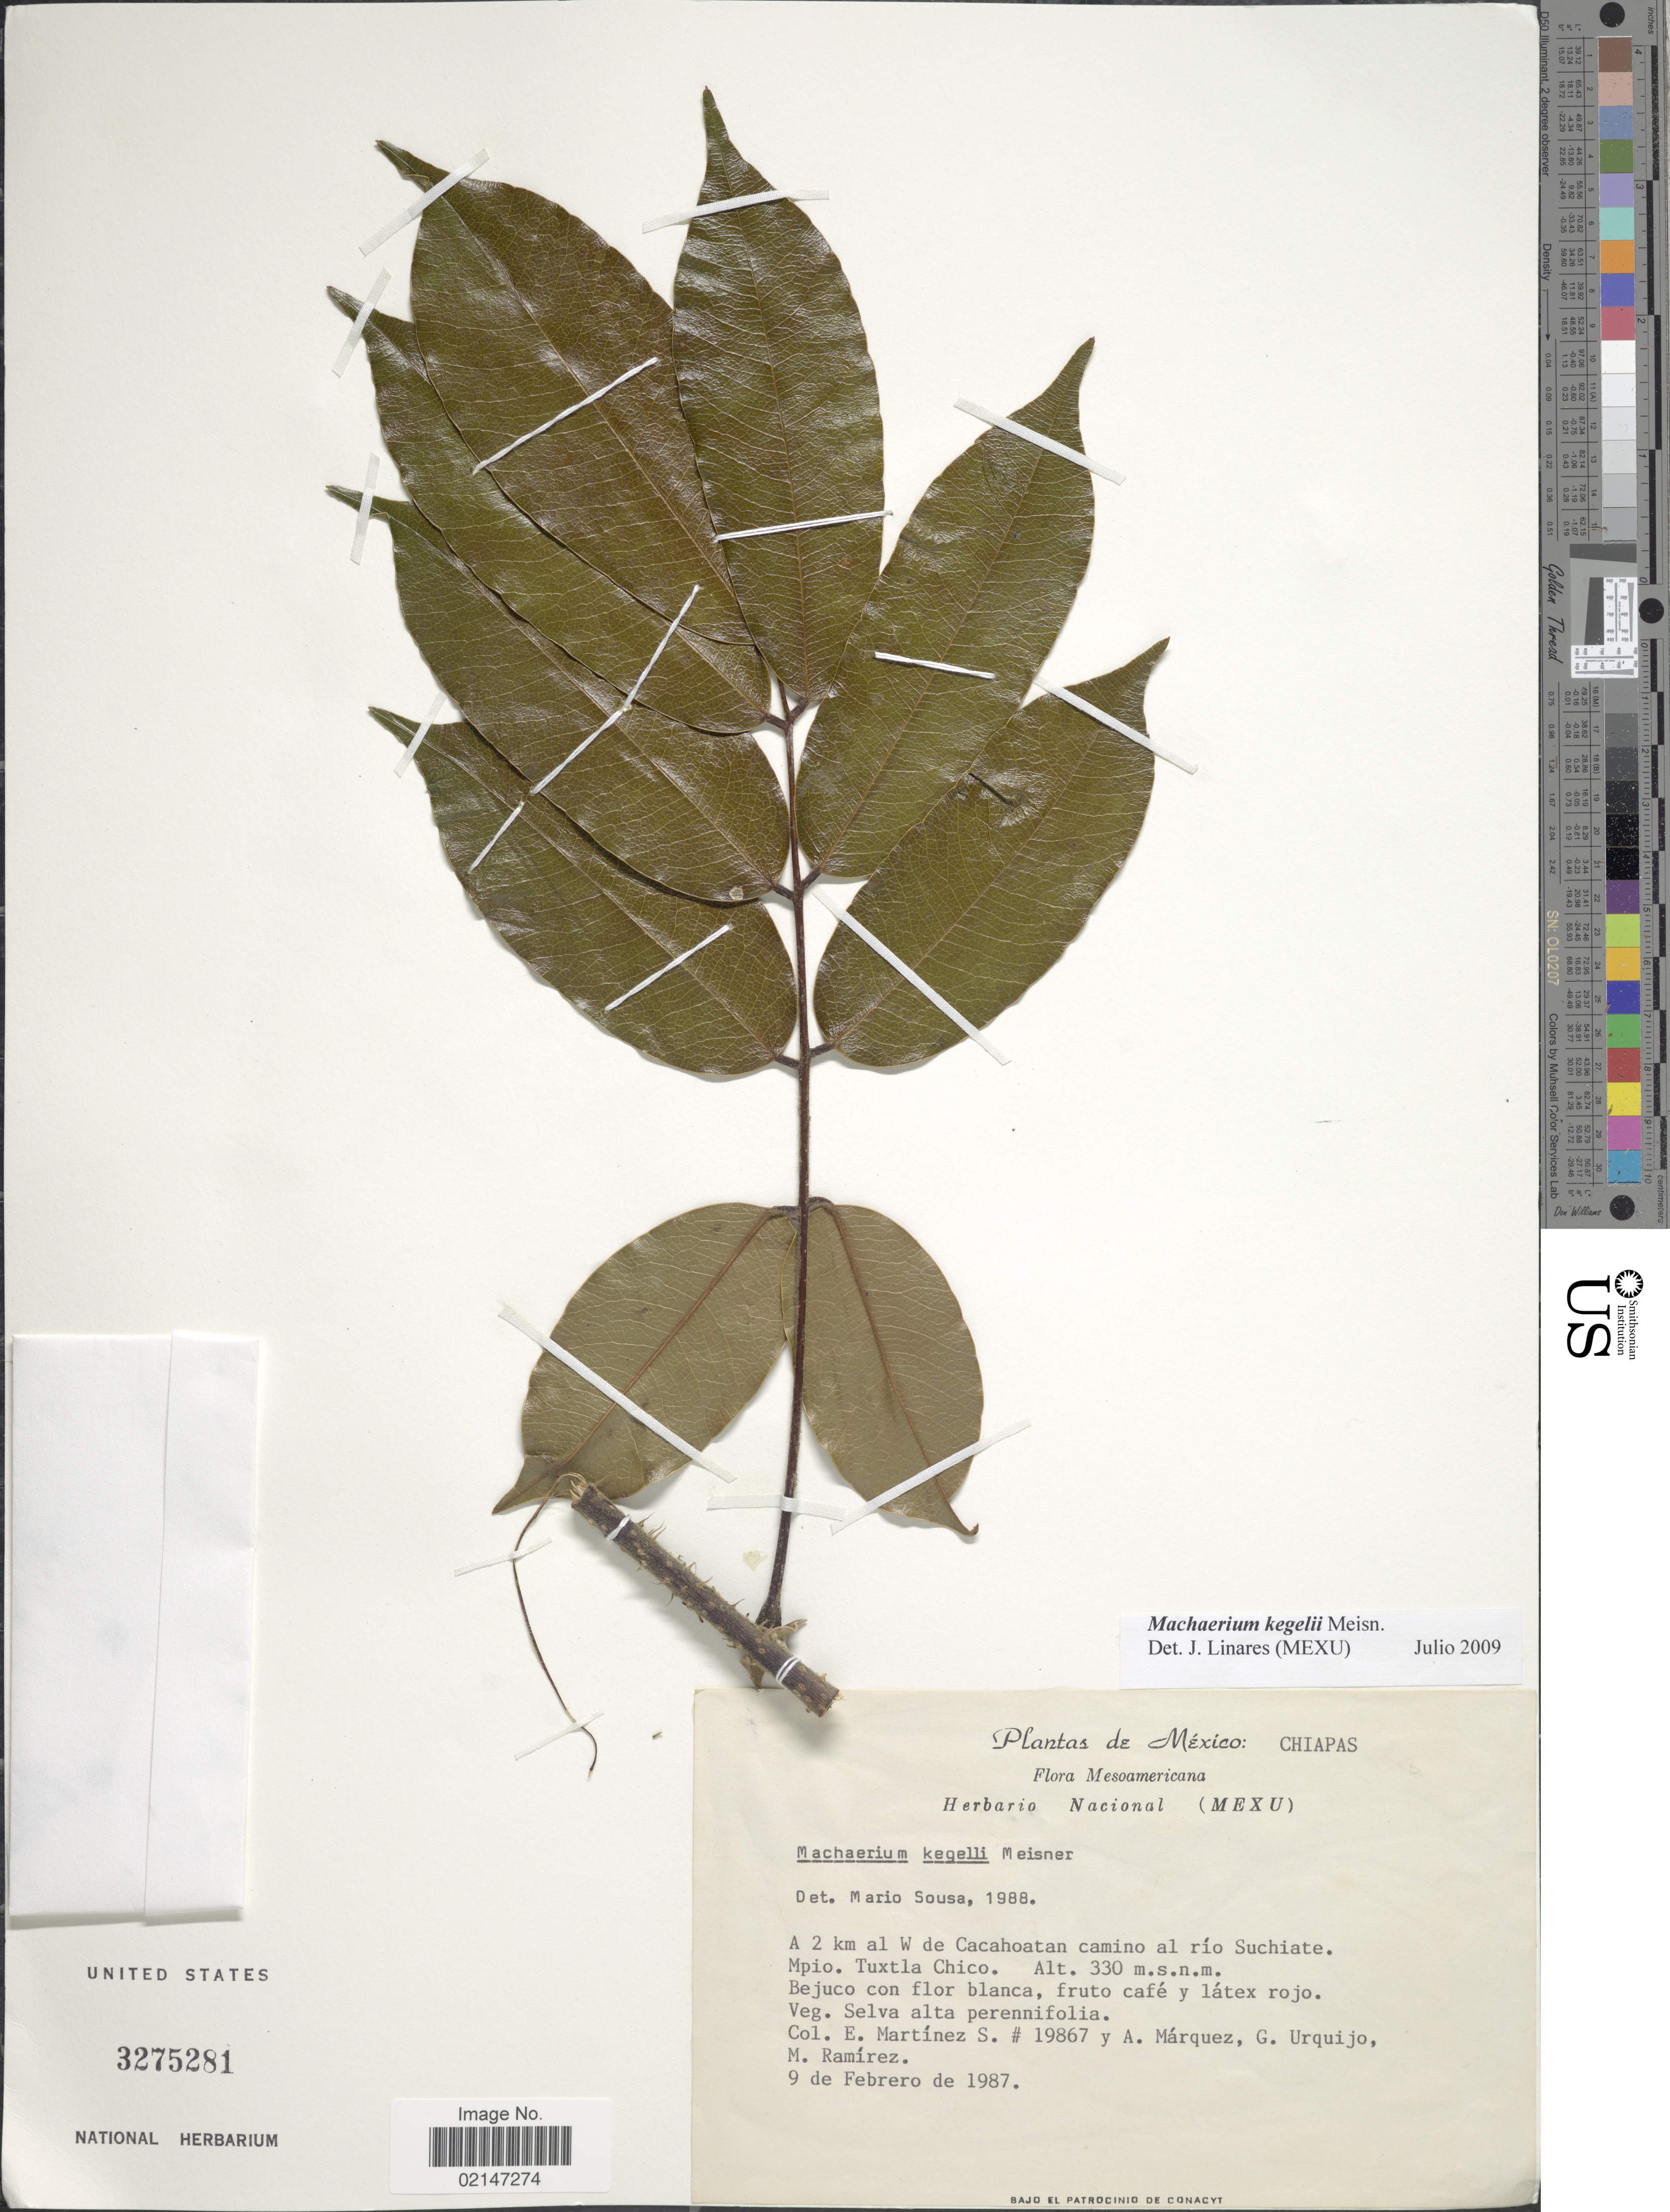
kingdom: Plantae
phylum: Tracheophyta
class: Magnoliopsida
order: Fabales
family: Fabaceae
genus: Machaerium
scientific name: Machaerium kegelii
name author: Meisn.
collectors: E. M. Martínez S., A. Marquez, G. Urquijo & M. Ramirez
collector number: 19867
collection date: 1987-02-09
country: Mexico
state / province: Chiapas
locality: A 2 km al W de Cacahoatan camino al río Suchiate. Mpio Tuxtla Chico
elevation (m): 330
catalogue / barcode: US 3275281